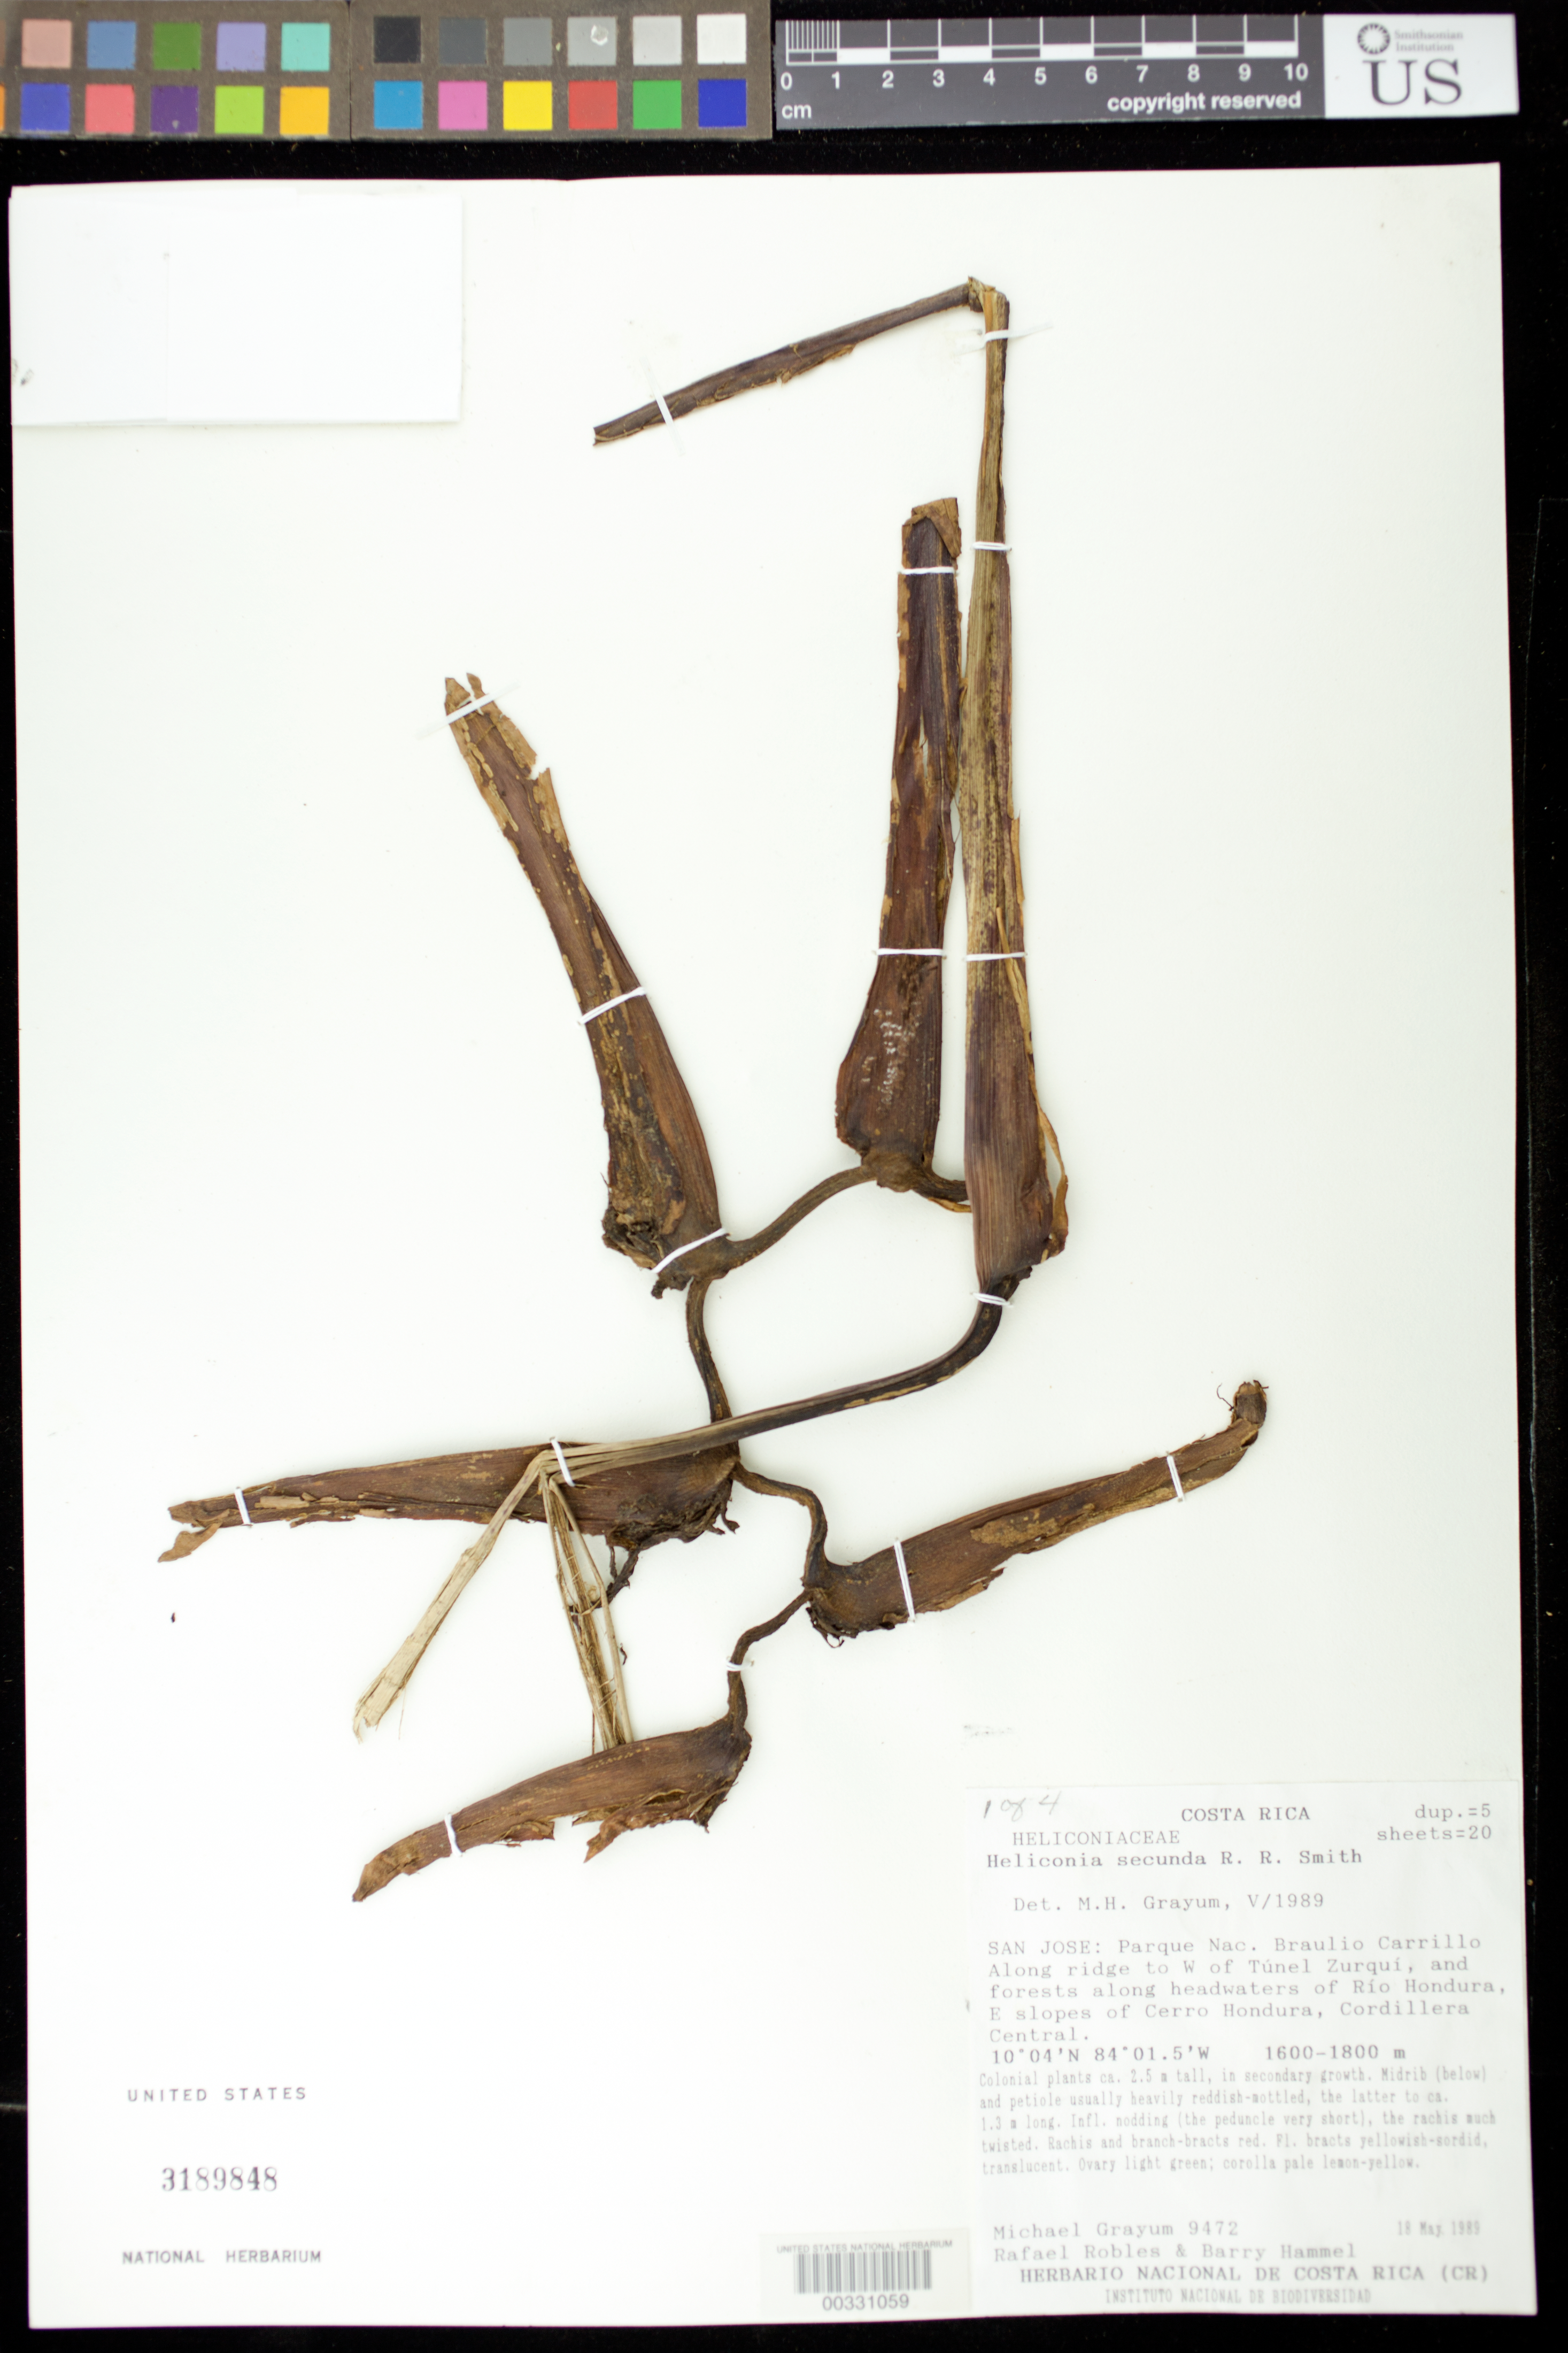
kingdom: Plantae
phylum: Tracheophyta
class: Liliopsida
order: Zingiberales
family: Heliconiaceae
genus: Heliconia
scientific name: Heliconia secunda var. secunda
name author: R.R. Sm.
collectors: M. H. Grayum, R. Robles & B. Hammel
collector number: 9472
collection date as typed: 18 May 1989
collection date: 1989-05-18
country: Costa Rica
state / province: San José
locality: Parque nac. braulio carrillo, along ridge to w of tunel zurqui, and forests along headwaters of rio hondura, ...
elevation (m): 1600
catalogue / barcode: US 3189848